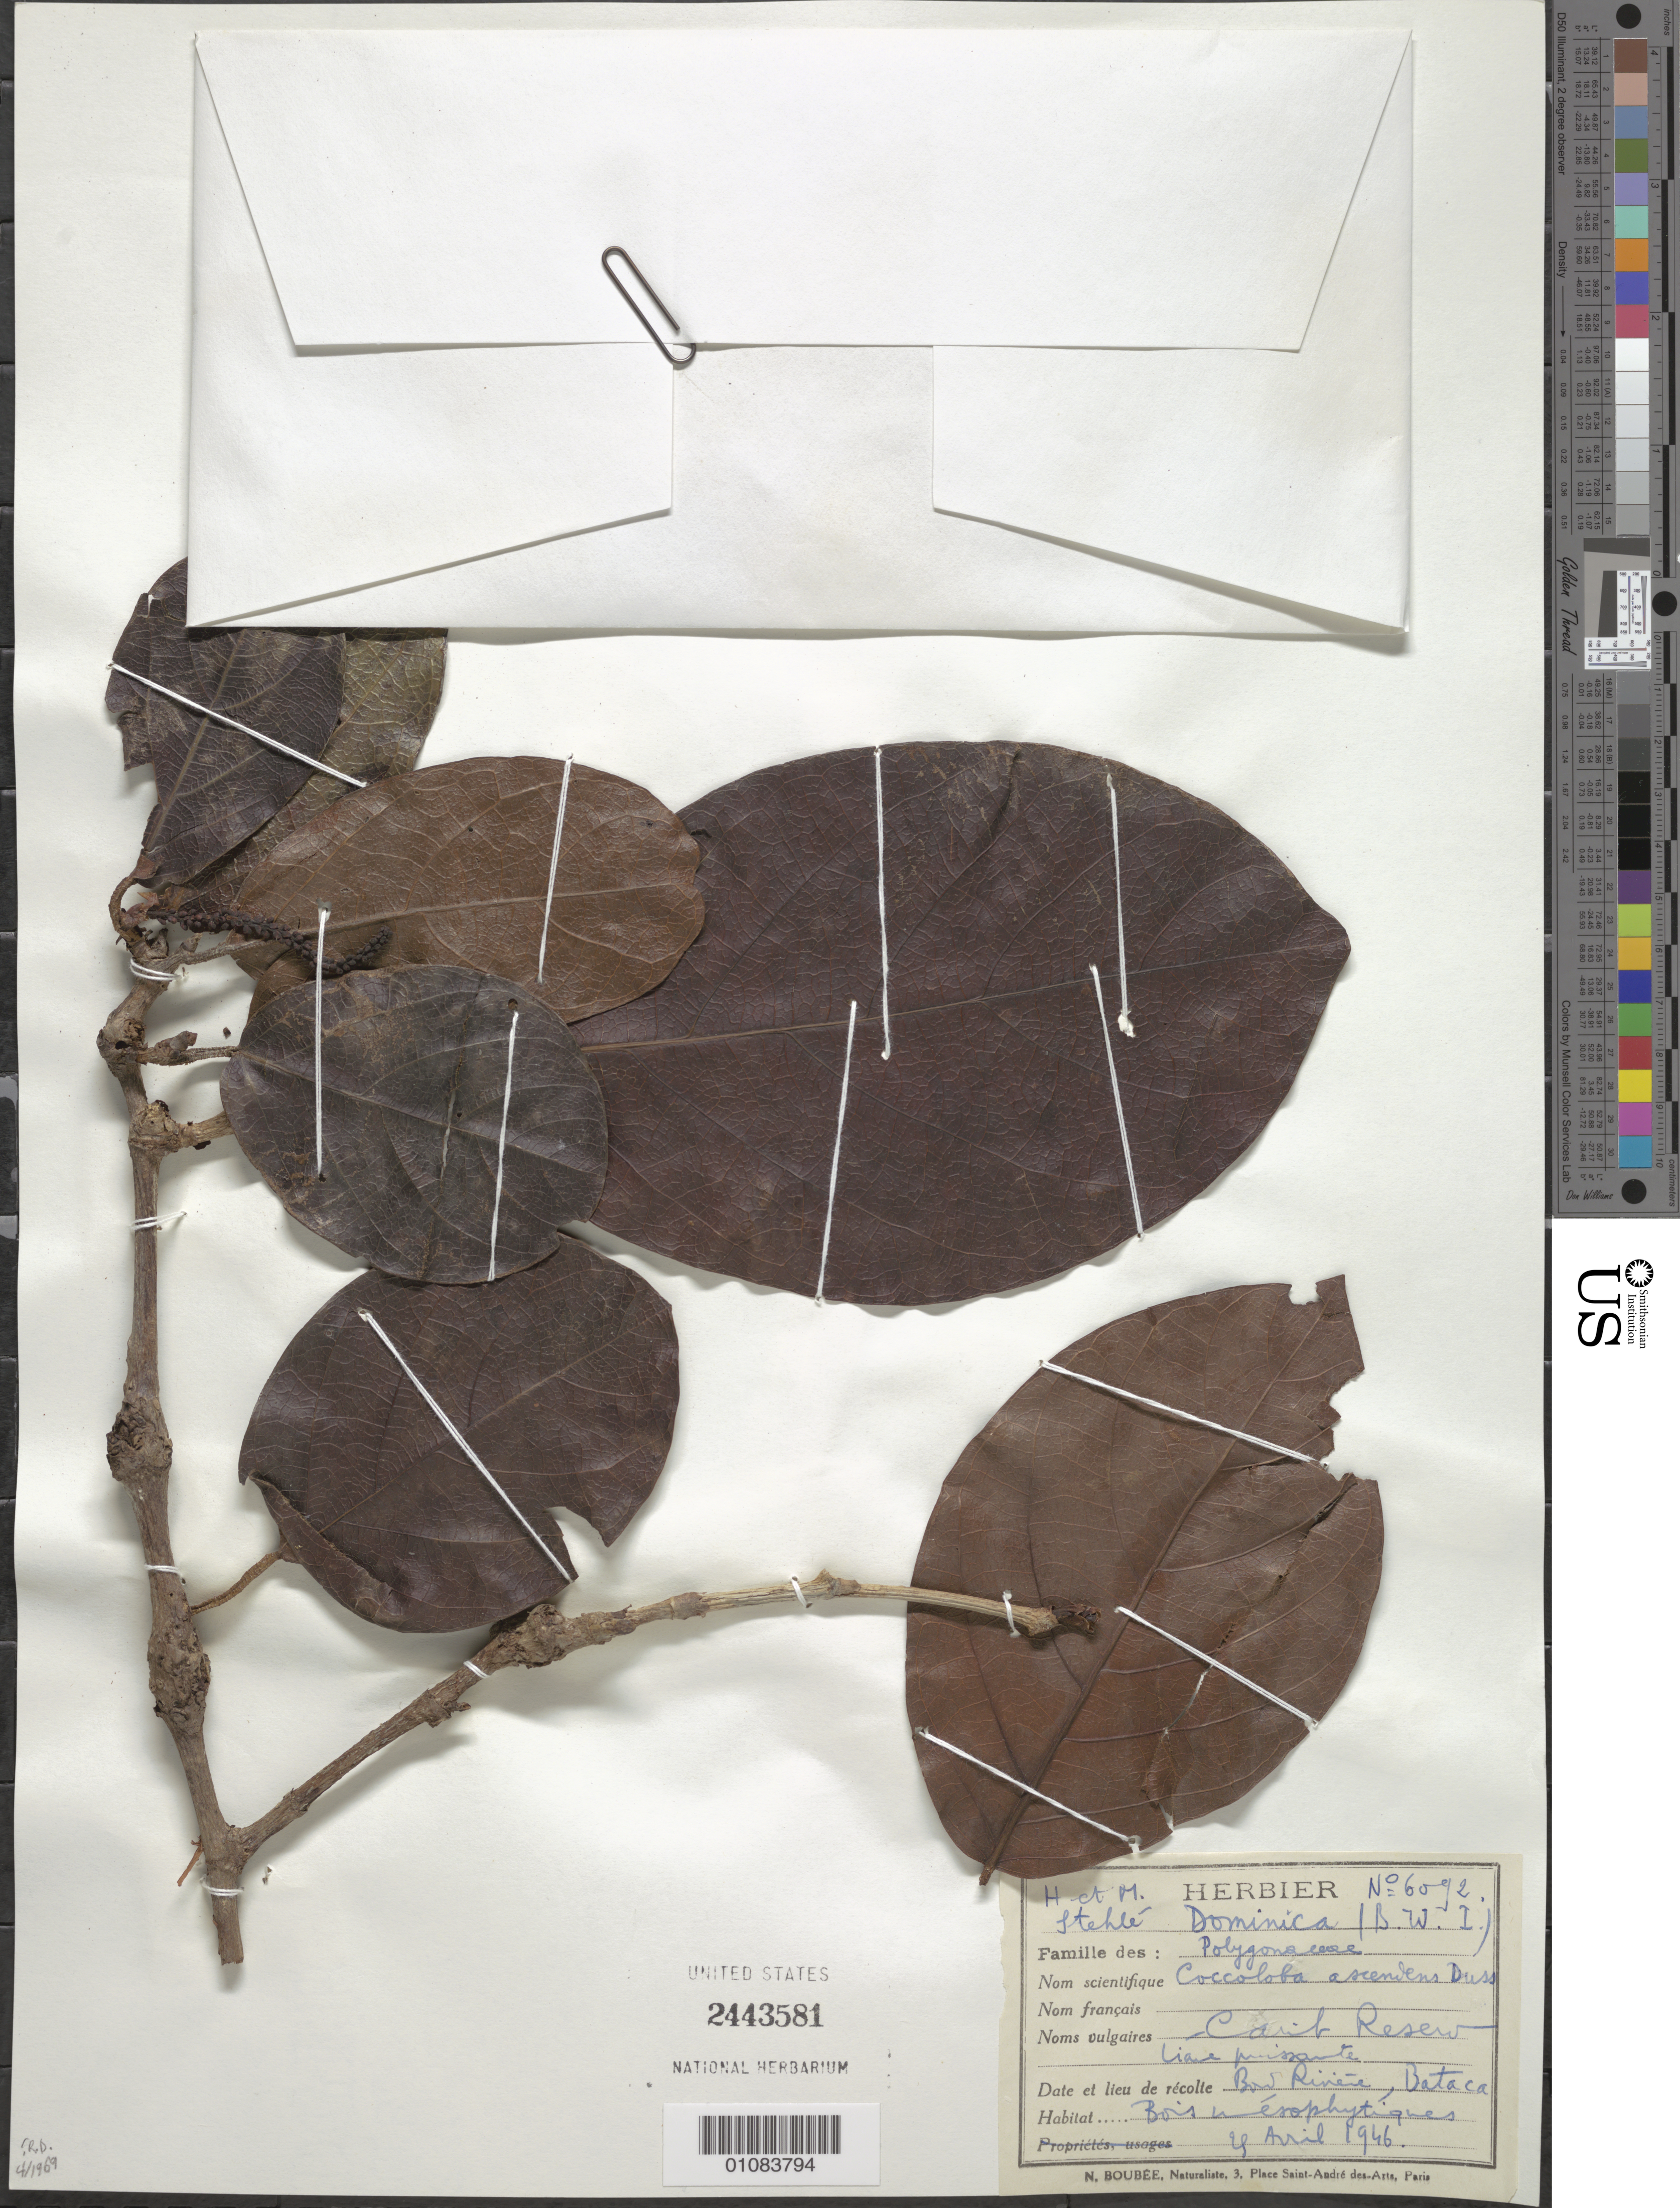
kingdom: Plantae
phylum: Tracheophyta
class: Magnoliopsida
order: Caryophyllales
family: Polygonaceae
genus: Coccoloba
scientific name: Coccoloba ascendens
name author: Duss ex Lindau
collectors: H. Stehlé & M. Stehlé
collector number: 6092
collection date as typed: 25 Apr 1946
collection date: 1946-04-25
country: Dominica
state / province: St. David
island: Dominica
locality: Carib Reserve. Bord Riviere, Bataca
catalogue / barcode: US 2443581